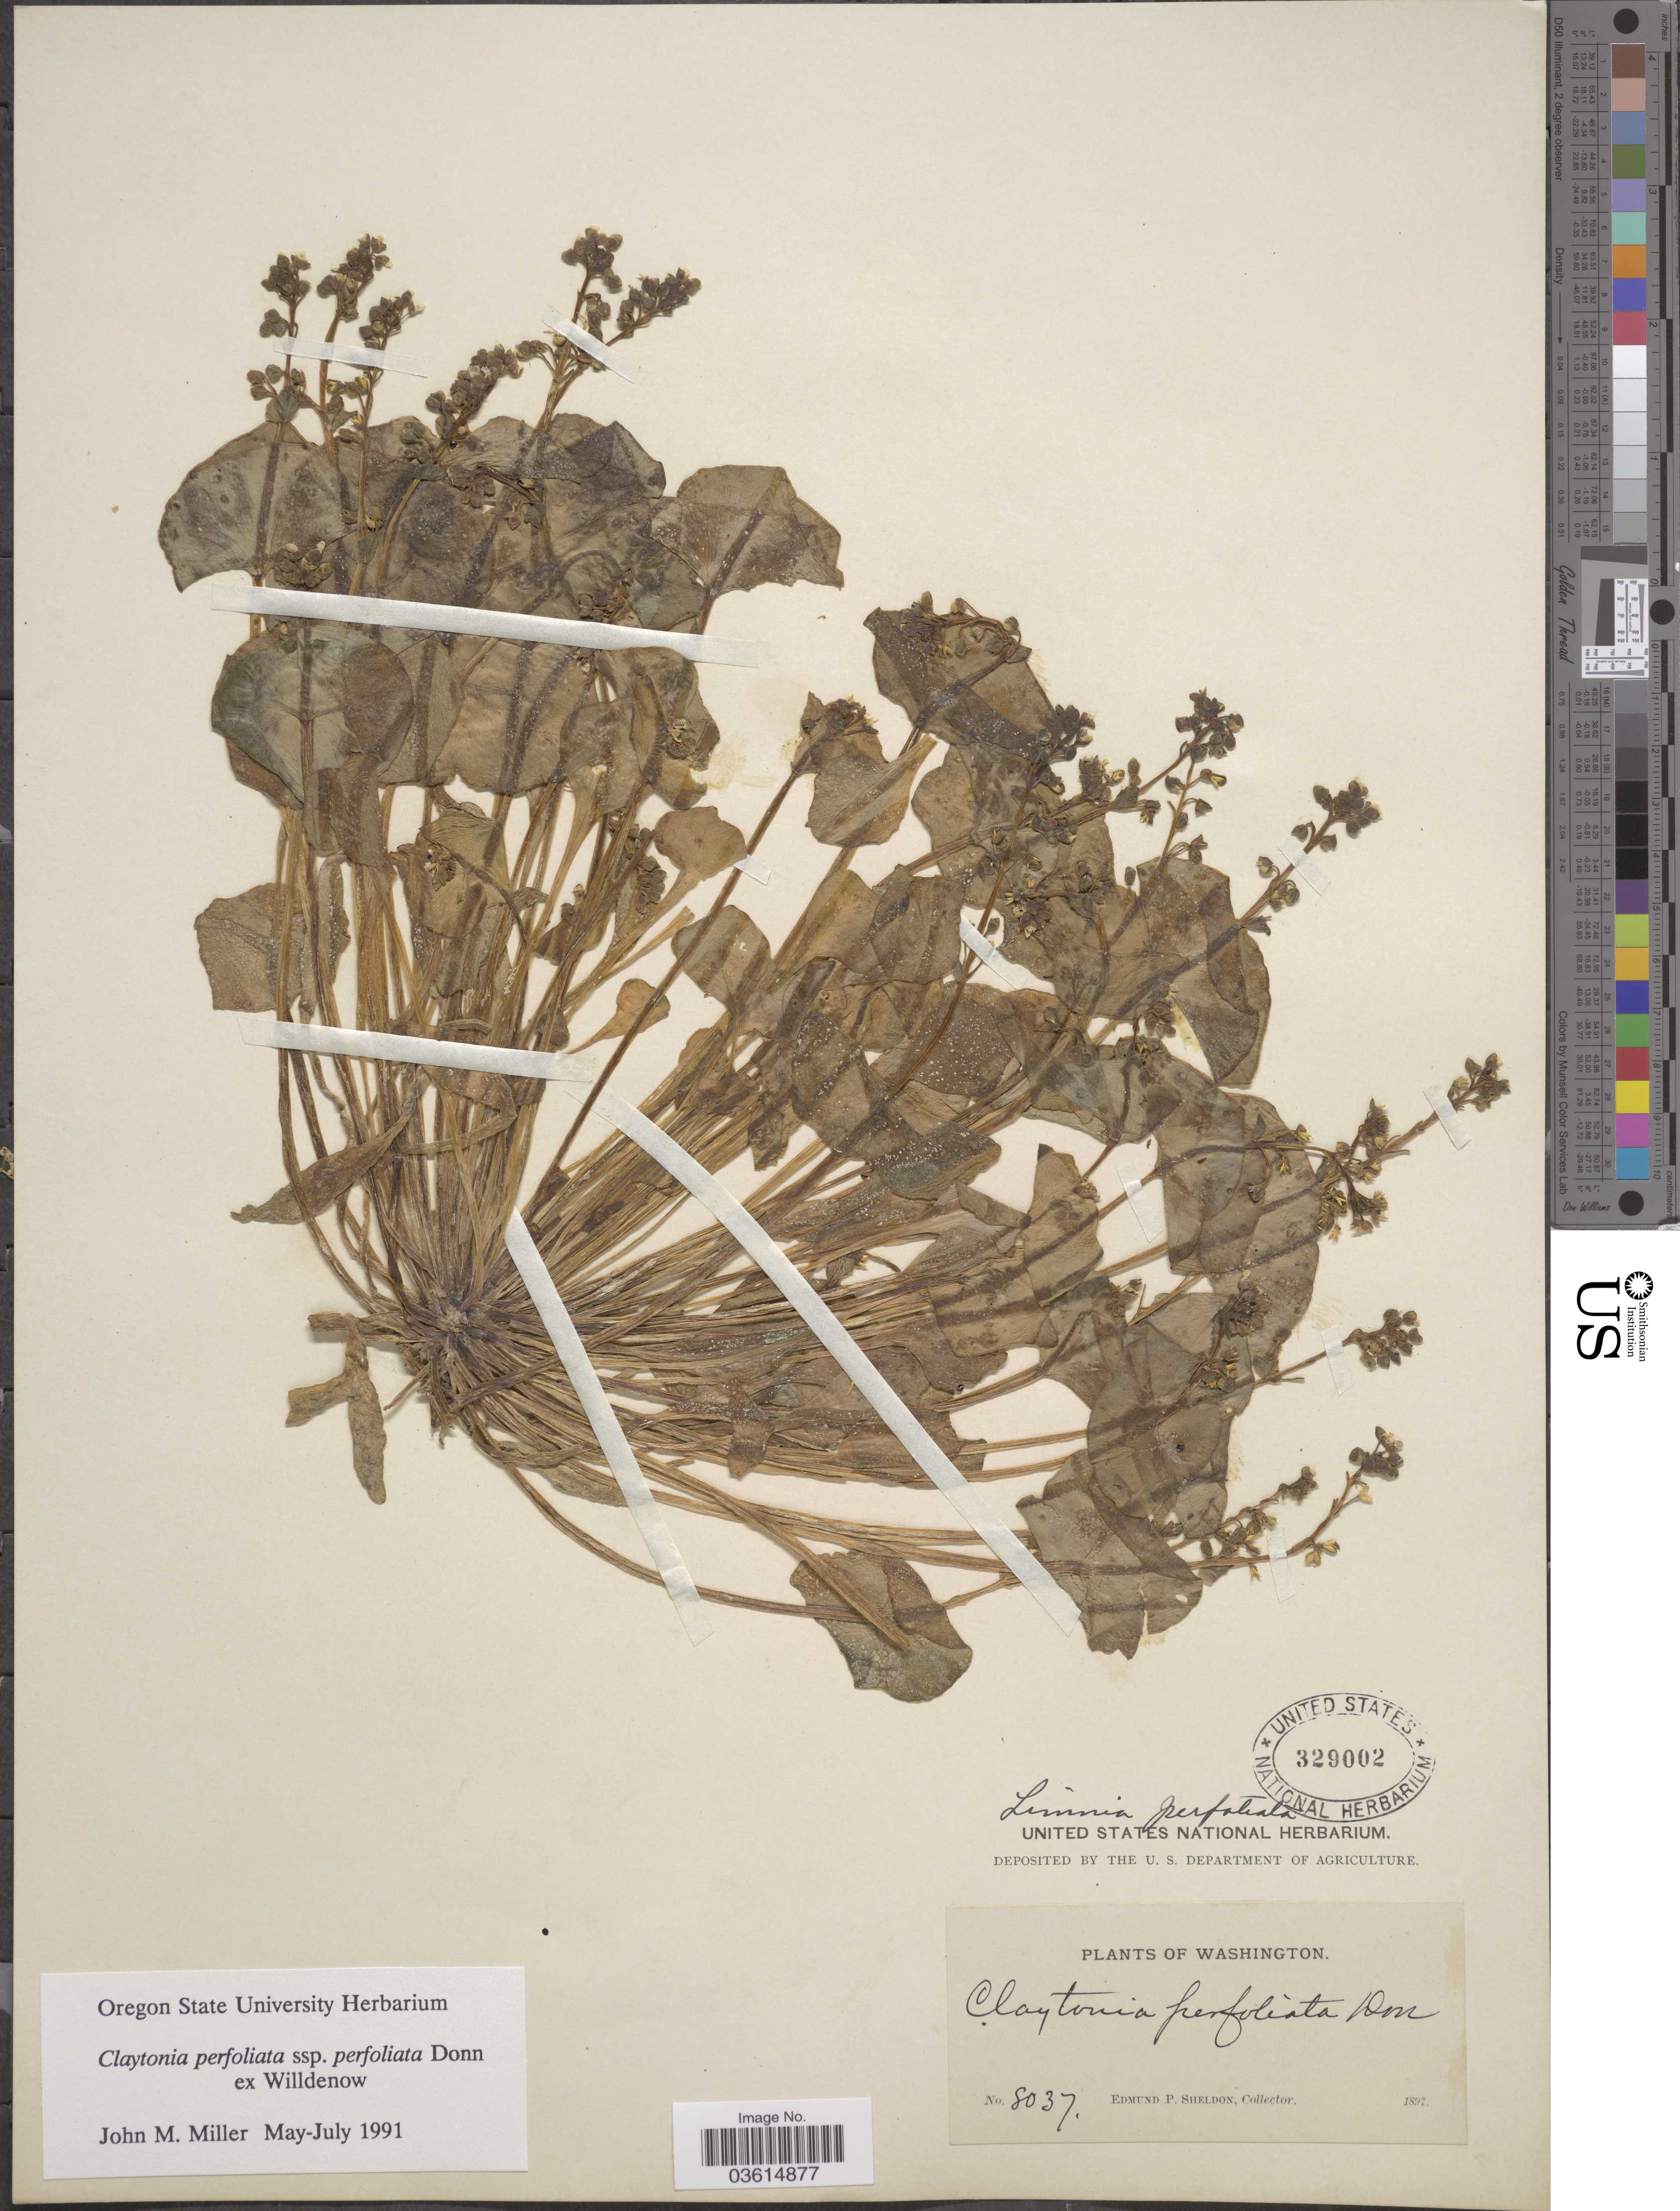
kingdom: Plantae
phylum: Tracheophyta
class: Magnoliopsida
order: Caryophyllales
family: Montiaceae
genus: Claytonia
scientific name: Claytonia perfoliata subsp. perfoliata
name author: Donn ex Willd.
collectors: E. P. Sheldon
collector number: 8037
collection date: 1897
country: United States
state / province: Washington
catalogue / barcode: US 329002